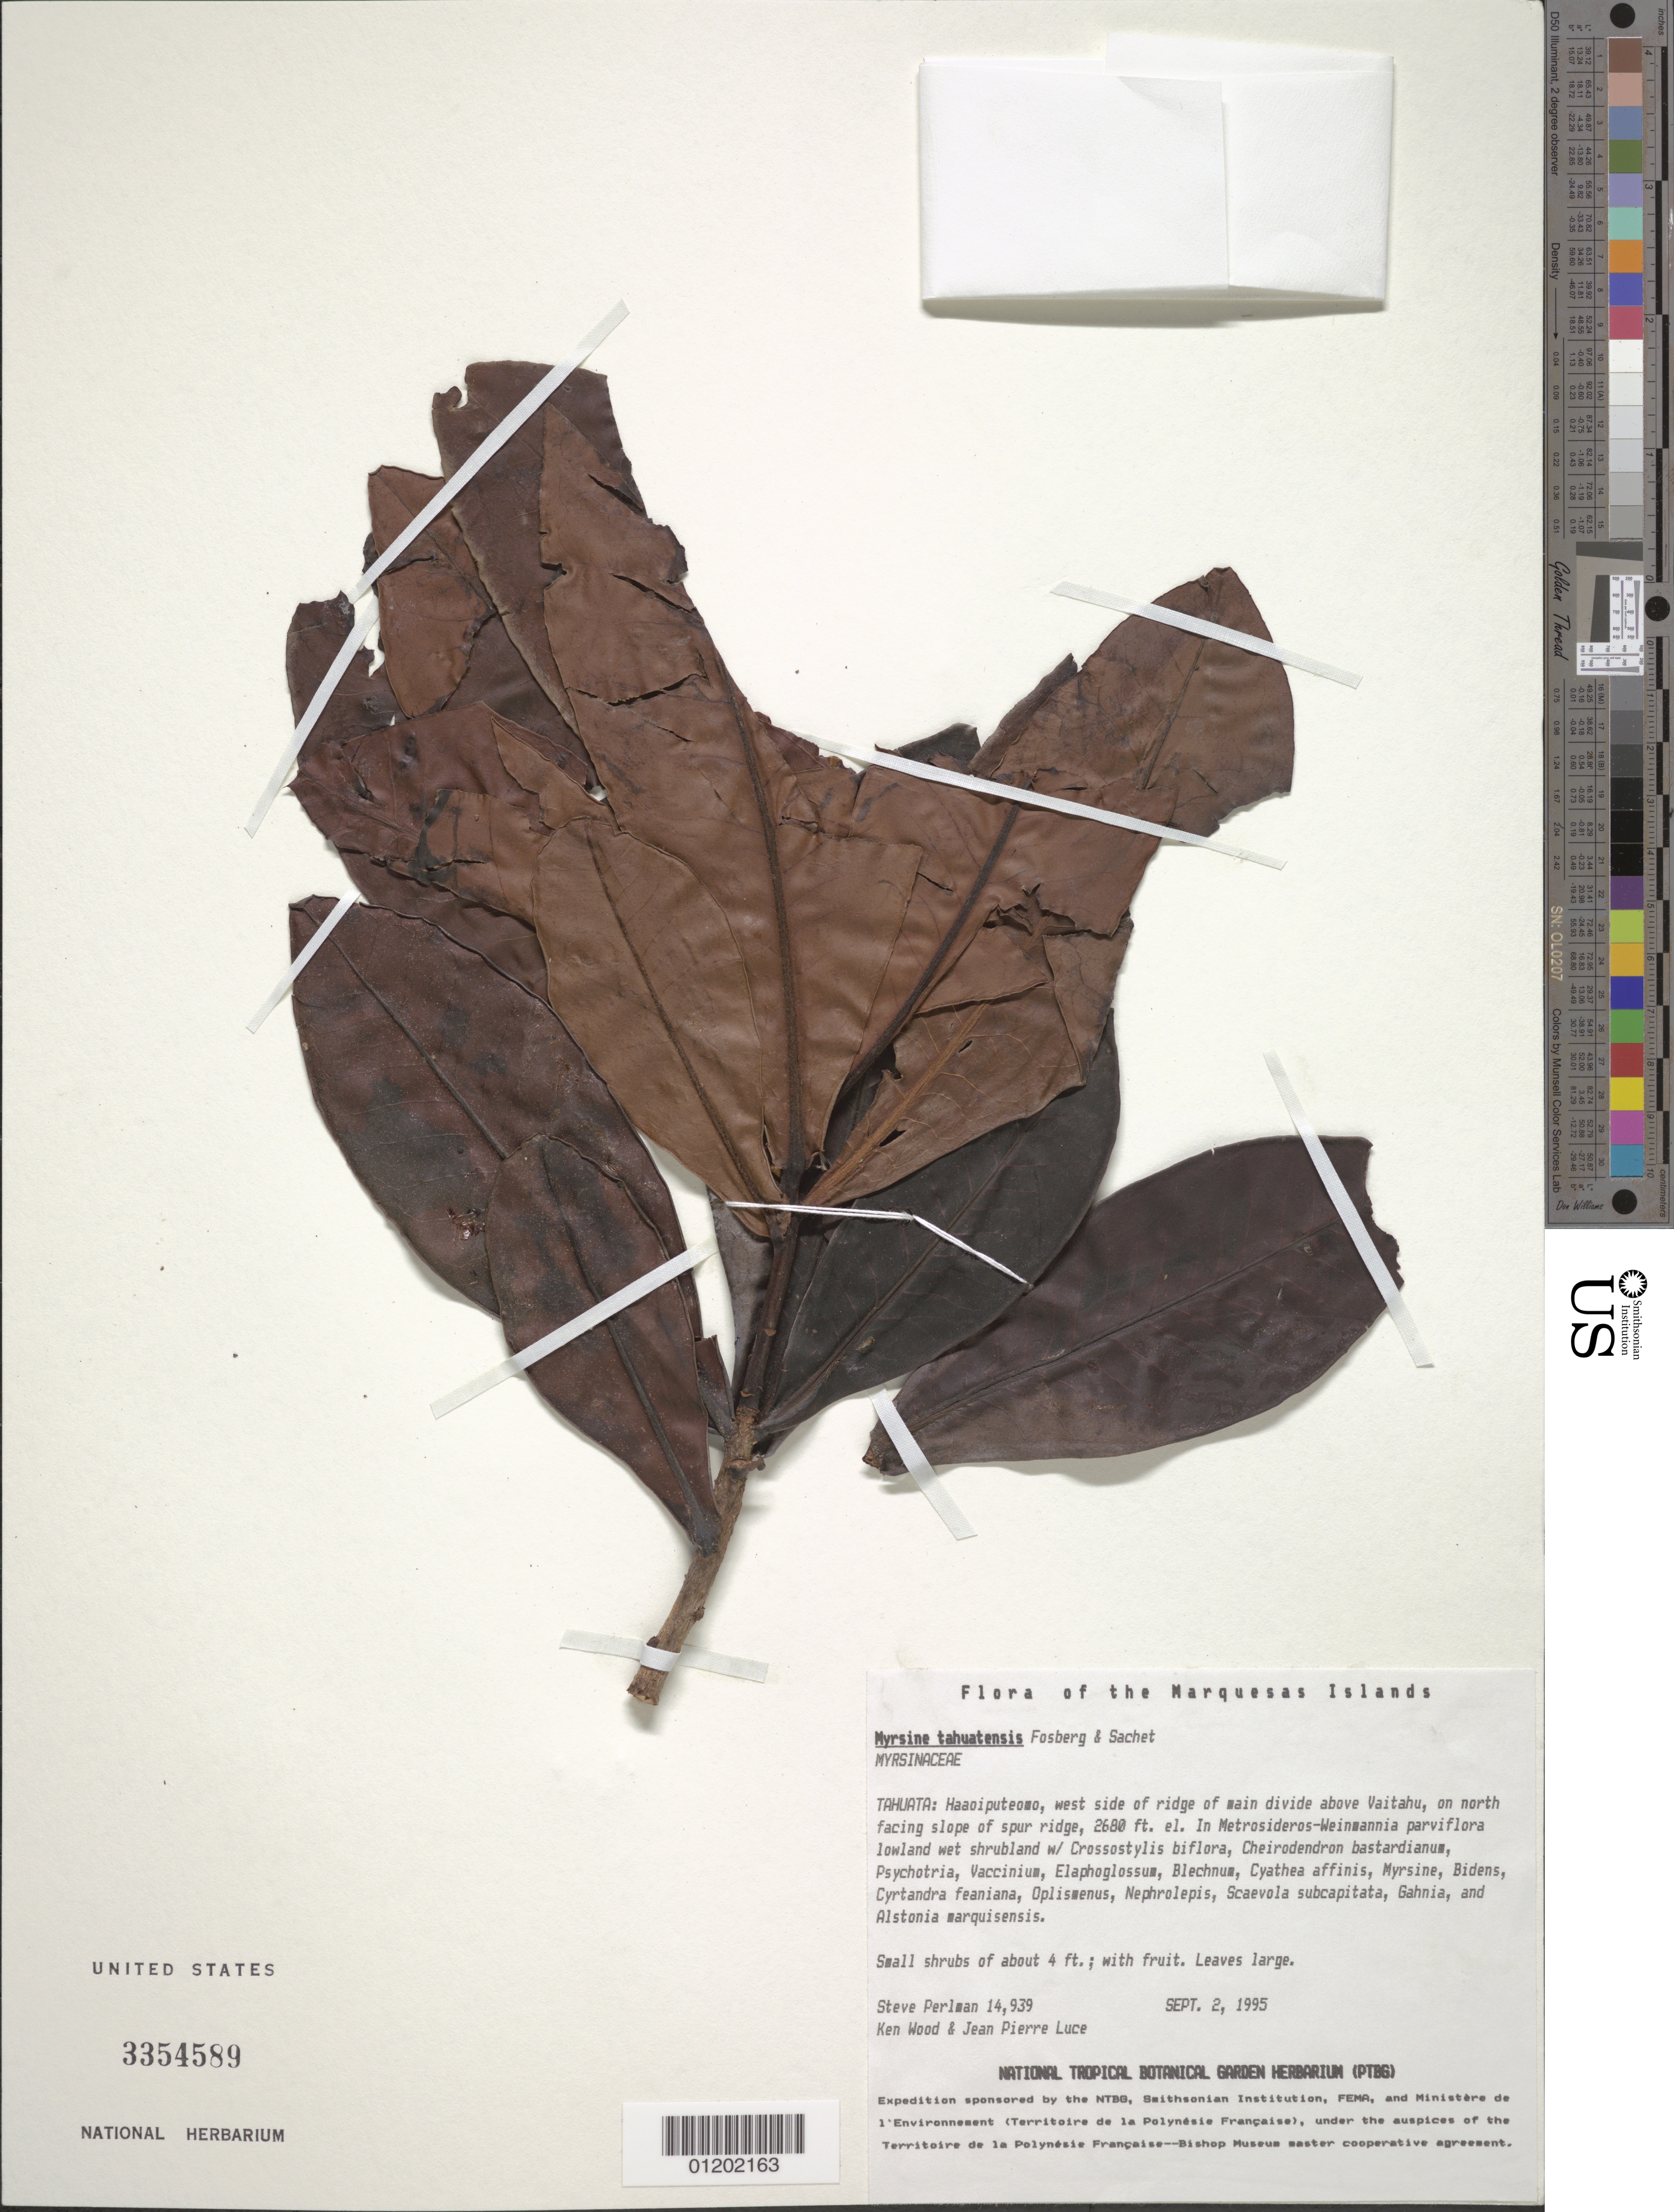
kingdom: Plantae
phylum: Tracheophyta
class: Magnoliopsida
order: Ericales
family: Primulaceae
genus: Myrsine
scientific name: Myrsine tahuatensis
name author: Fosberg & Sachet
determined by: Wagner, W. L., (BOT), Smithsonian Institution - National Museum of Natural History (UNITED STATES)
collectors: S. P. Perlman, K. R. Wood & J. Luce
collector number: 14939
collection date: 1995-09-02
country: French Polynesia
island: Tahuata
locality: Haaoiputeomo, W side of ridge of main divide above Vaitahu, on spur ridge N facing slope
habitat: In Metrosideros - Weinmannia parviflora lowland wet shrubland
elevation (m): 817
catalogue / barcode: US 3354589